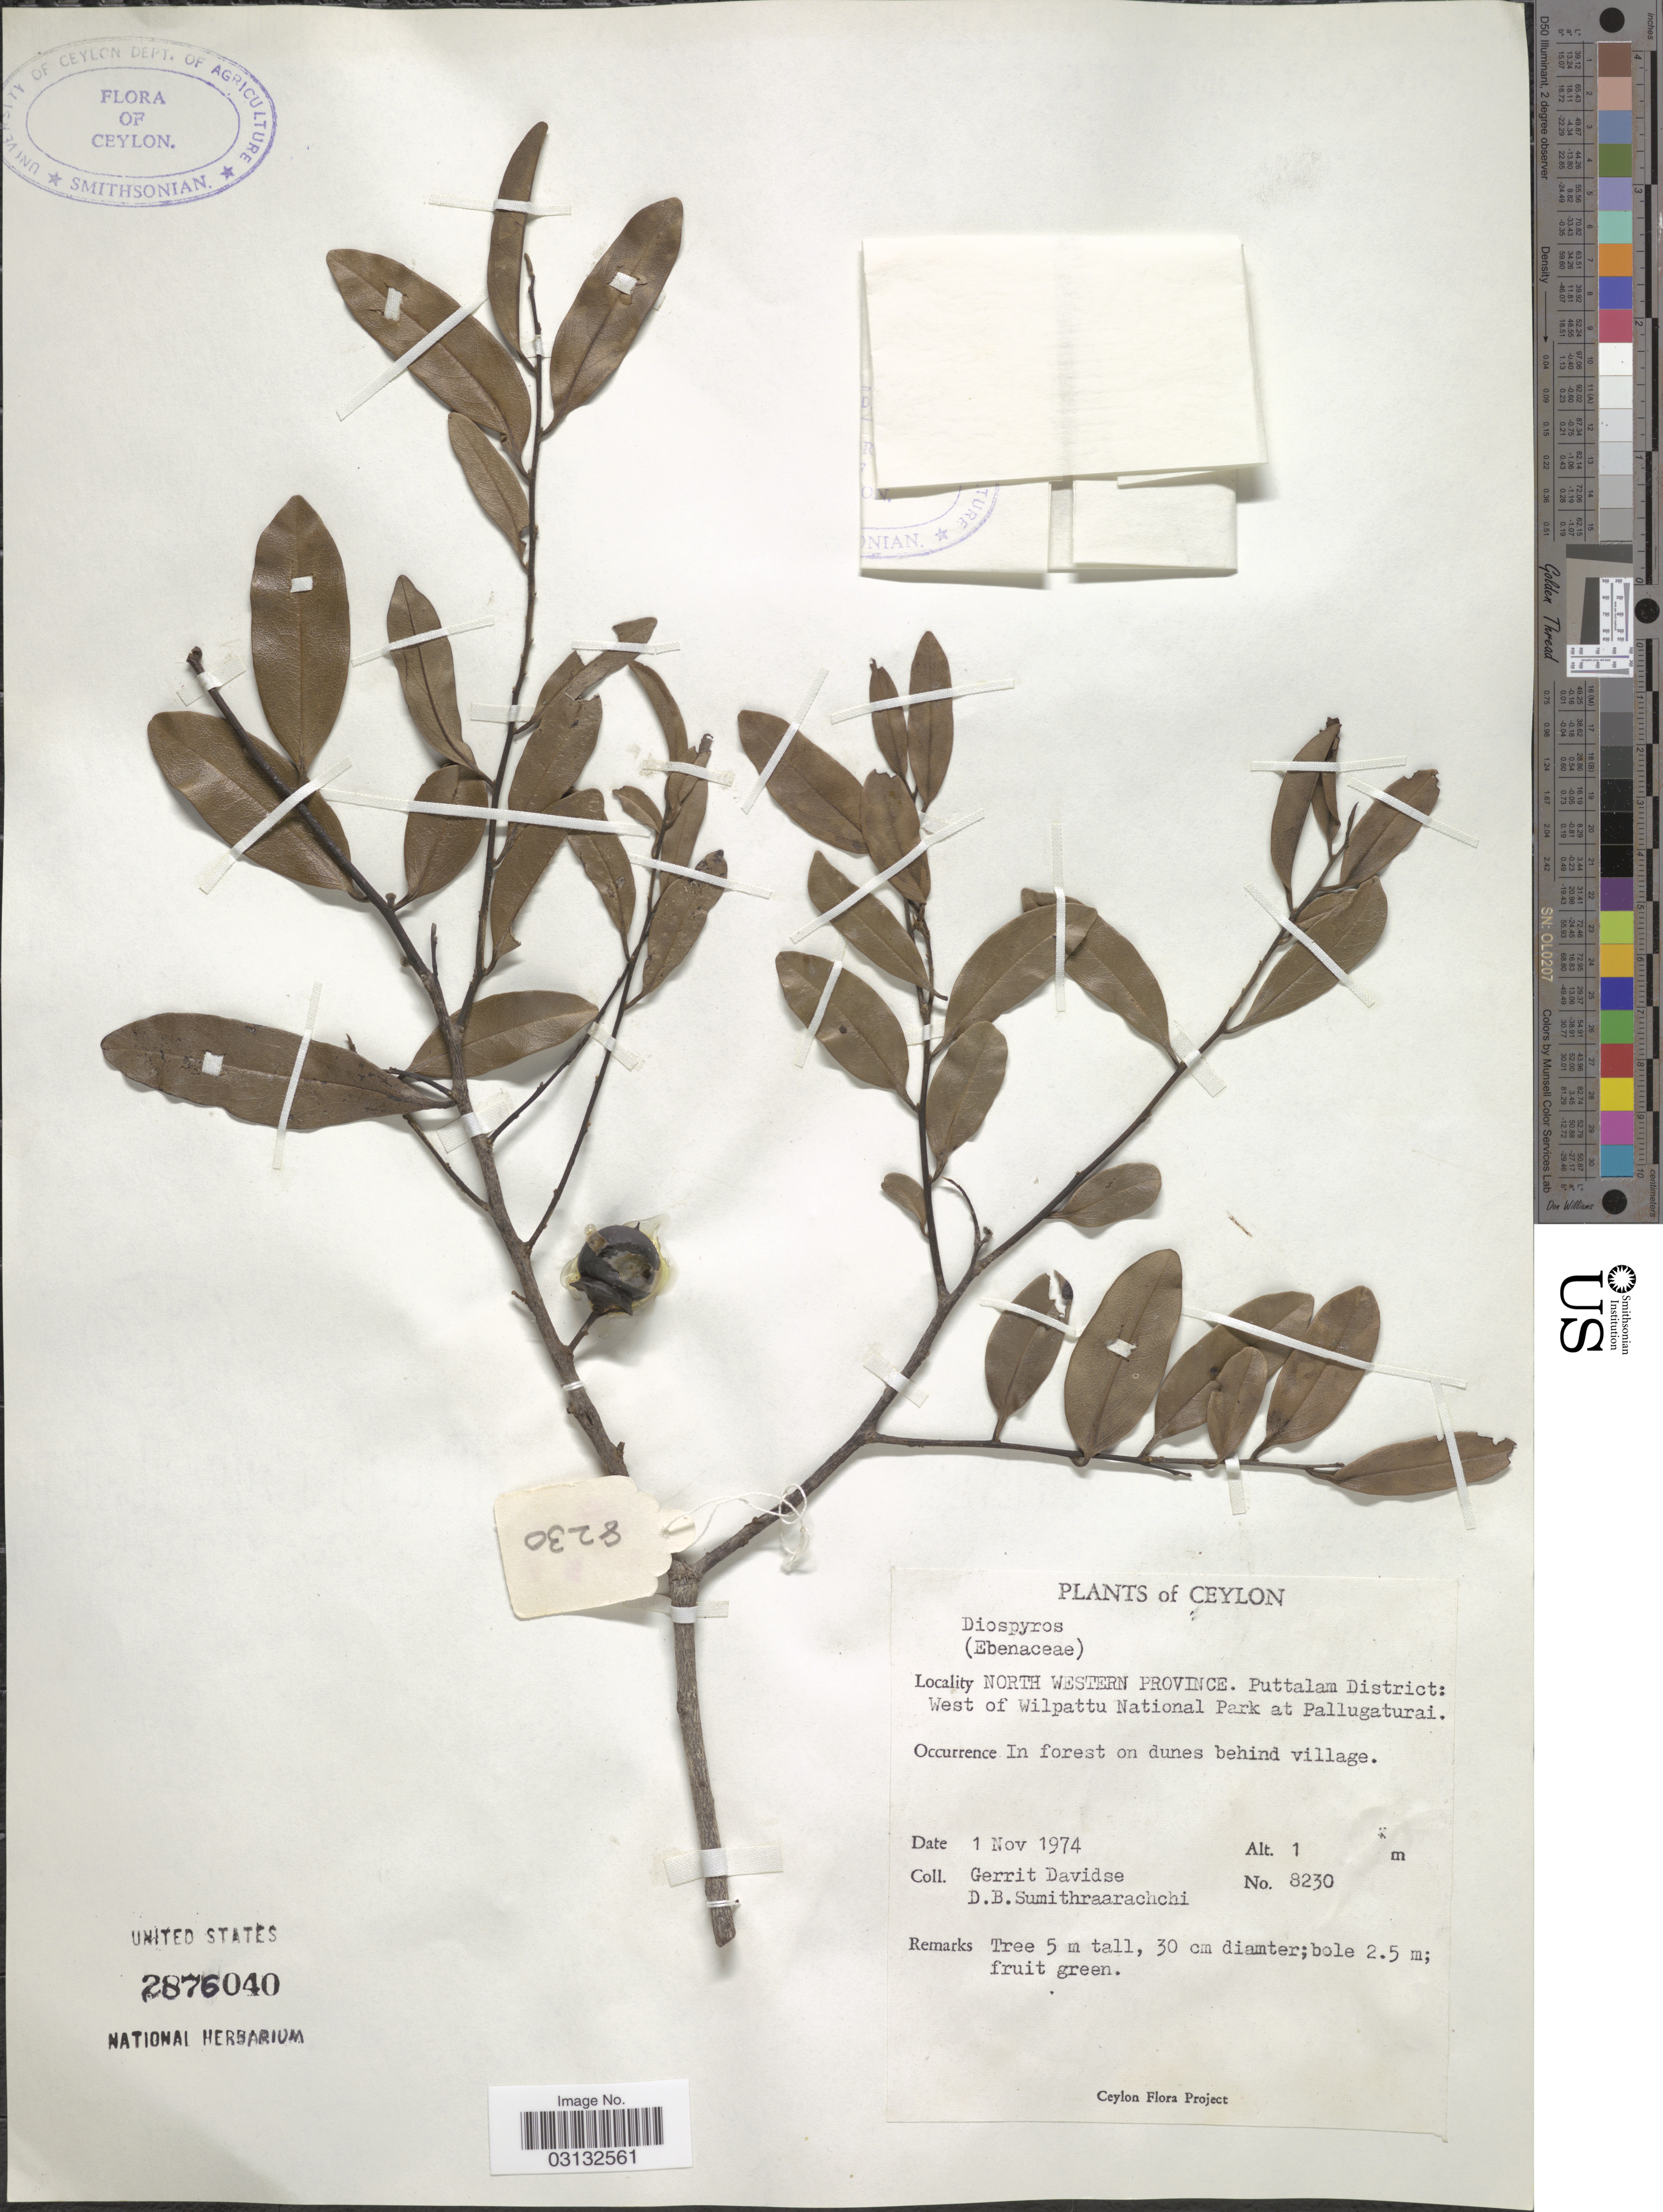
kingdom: Plantae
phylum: Tracheophyta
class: Magnoliopsida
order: Ericales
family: Ebenaceae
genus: Diospyros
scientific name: Diospyros sp.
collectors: G. Davidse & D. B. Sumithraarachchi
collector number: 8230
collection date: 1974-11-01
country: Sri Lanka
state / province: North Western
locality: Ceylon. Puttalam District: West of Wilpattu National Park at Pallugaturai.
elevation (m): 1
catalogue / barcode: US 2876040